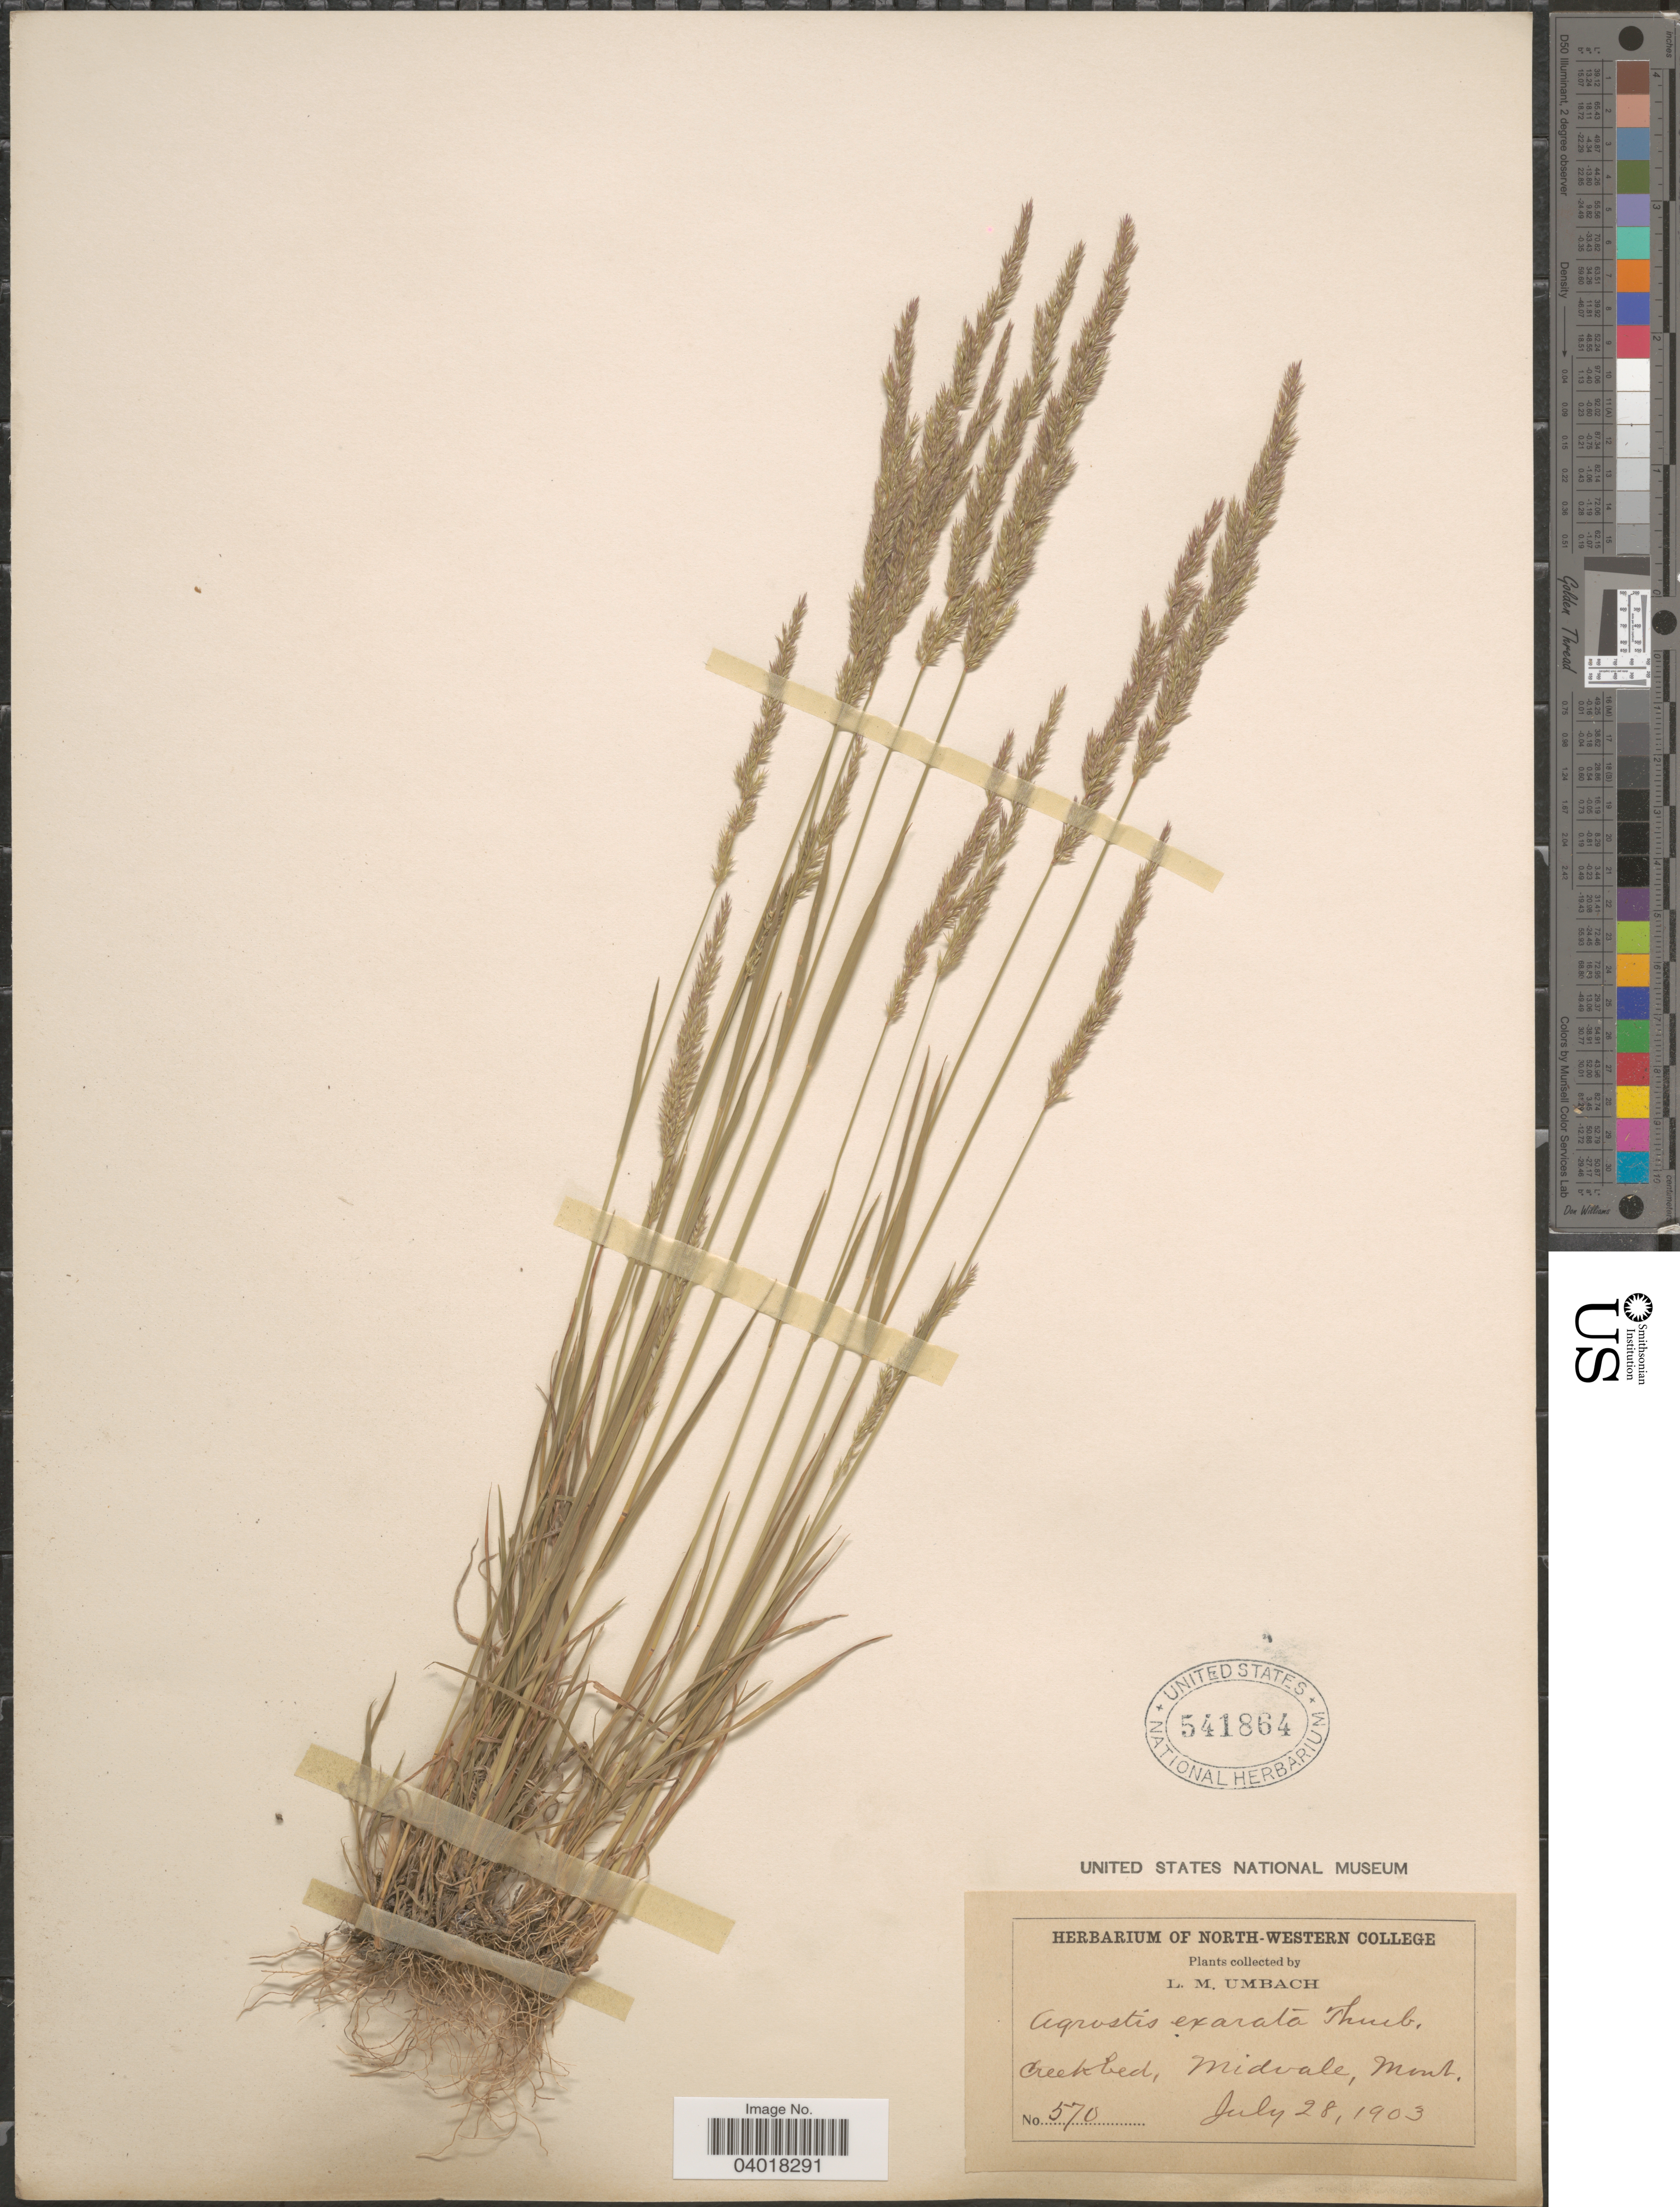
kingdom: Plantae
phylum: Tracheophyta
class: Liliopsida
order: Poales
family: Poaceae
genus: Agrostis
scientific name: Agrostis exarata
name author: Trin.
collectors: L. M. Umbach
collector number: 570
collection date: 1903-07-28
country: United States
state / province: Montana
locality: Creek bed, Midvale.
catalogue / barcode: US 541864